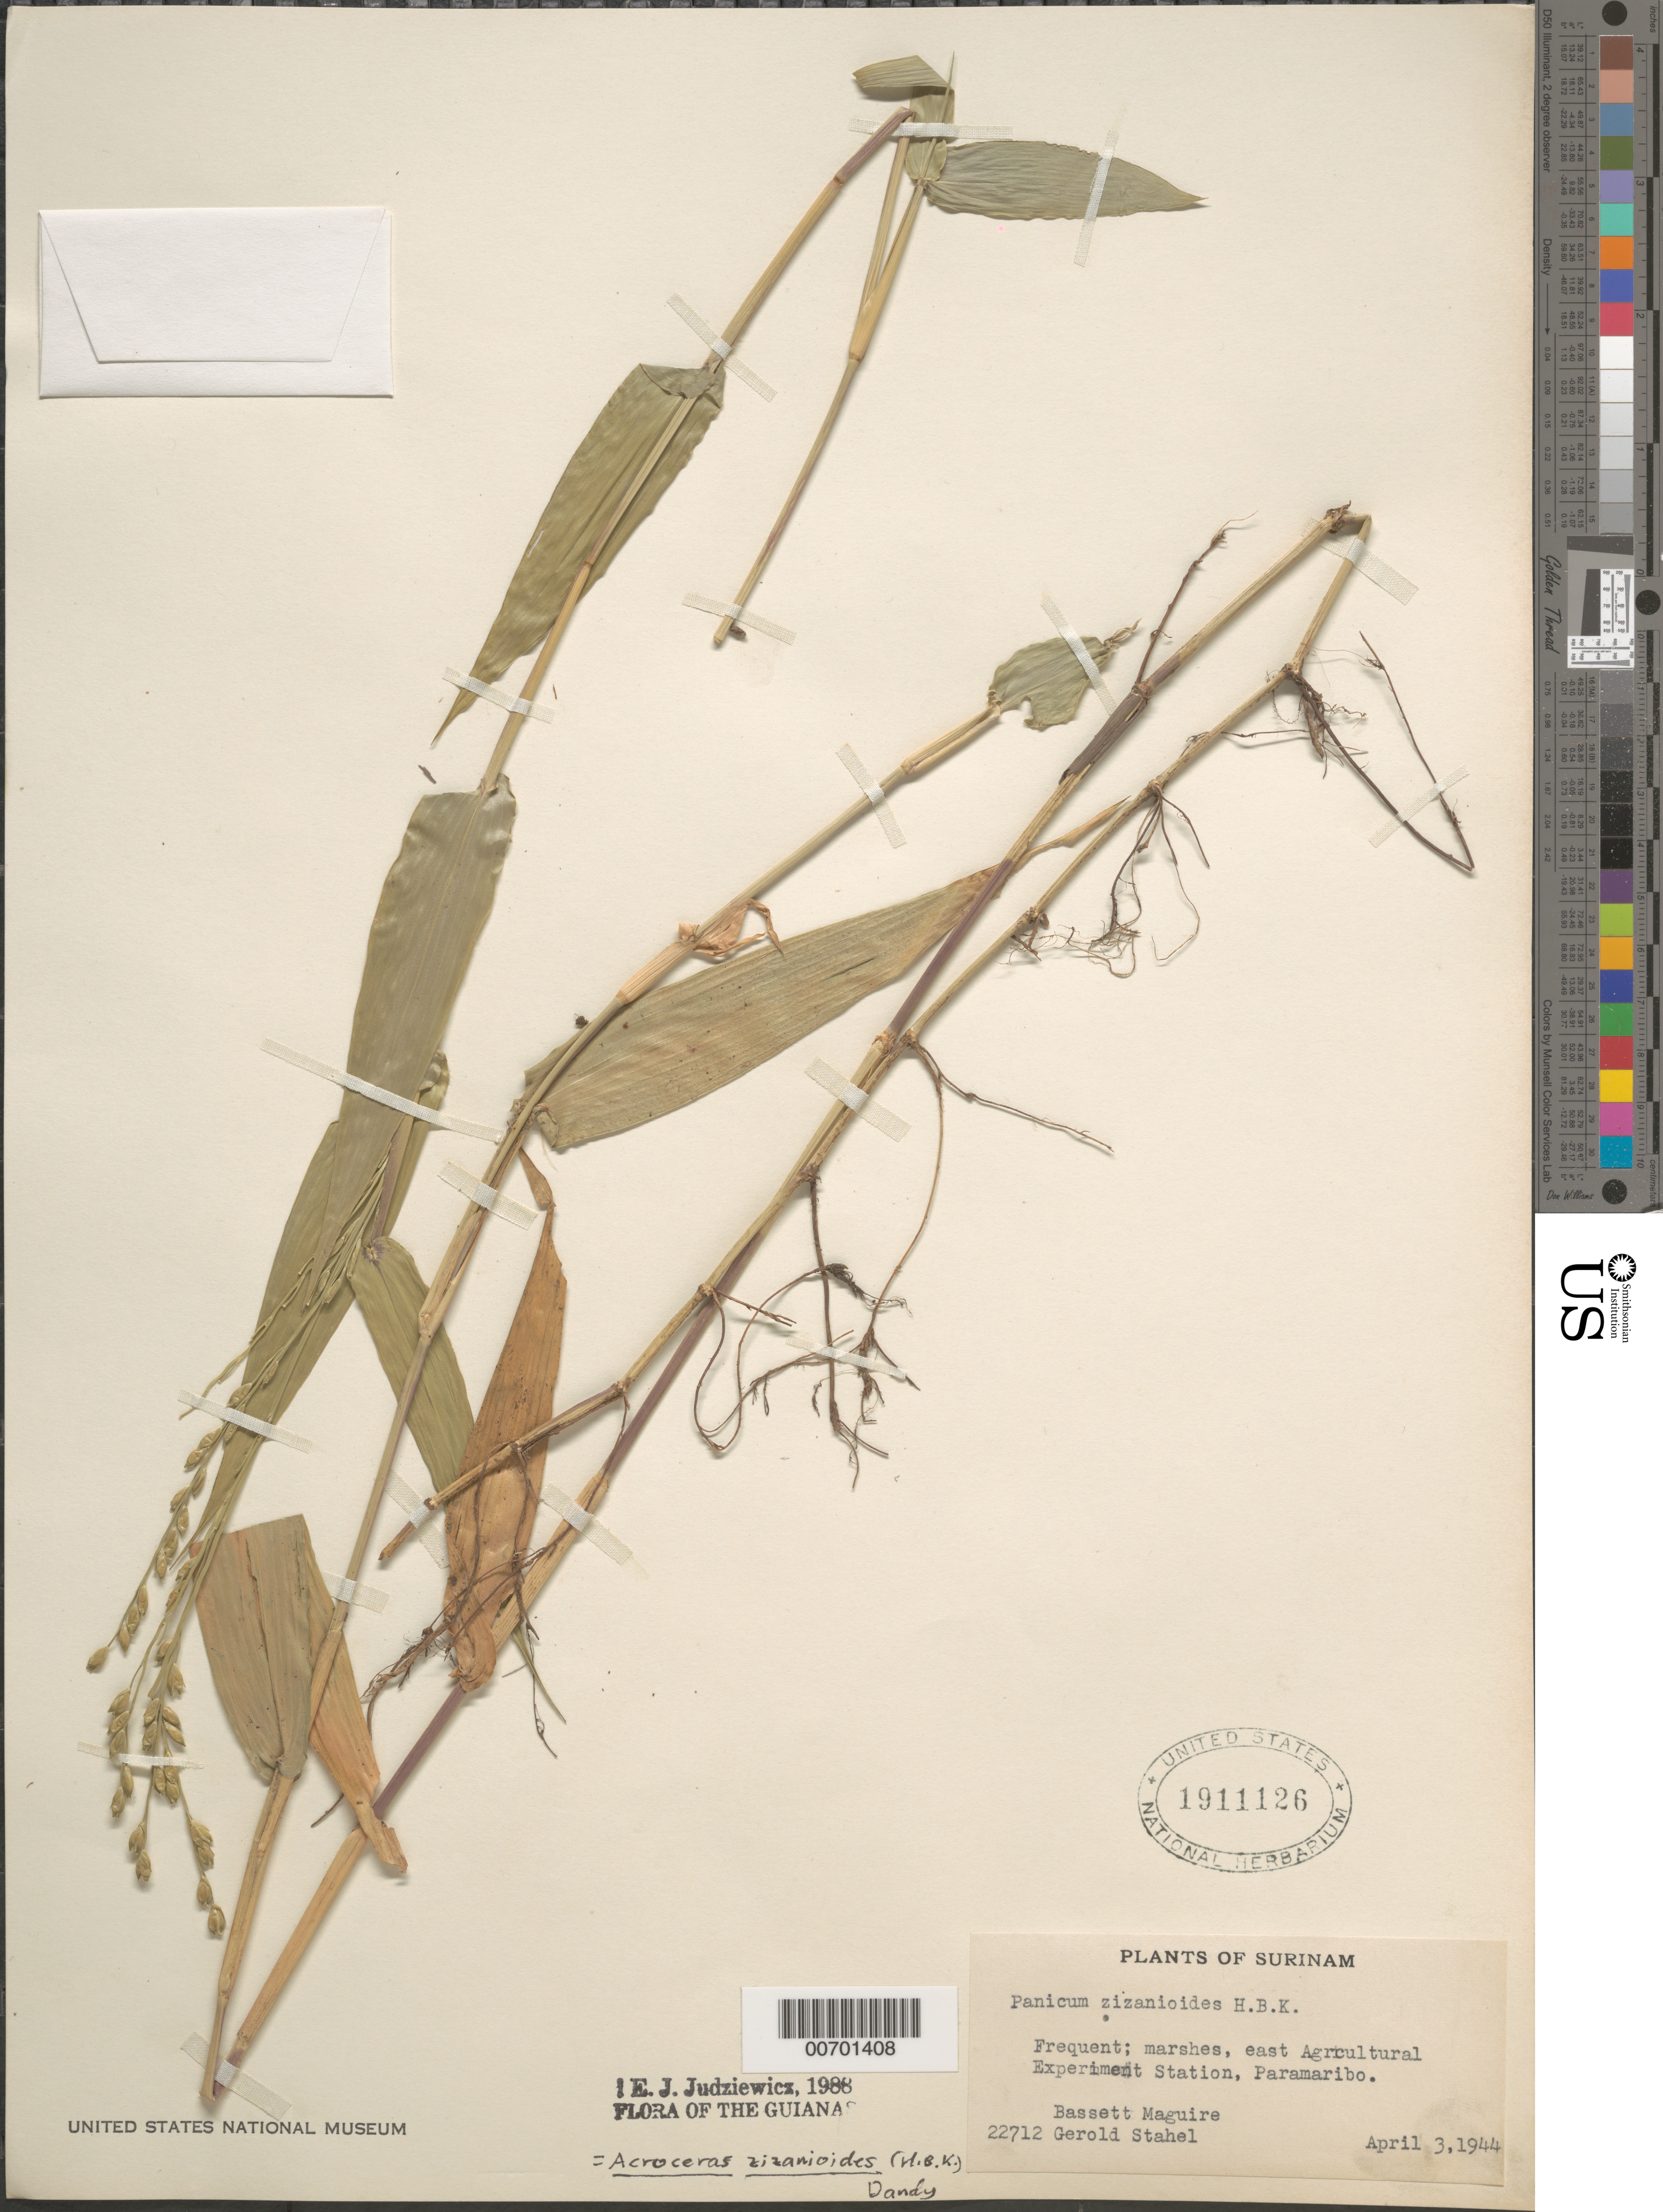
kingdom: Plantae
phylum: Tracheophyta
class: Liliopsida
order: Poales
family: Poaceae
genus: Acroceras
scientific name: Acroceras zizanioides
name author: (Kunth) Dandy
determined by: Judziewicz, E. J.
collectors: B. Maguire & G. Stahel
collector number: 22712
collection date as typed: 3-Apr-44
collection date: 1944-04-03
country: Suriname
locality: Paramaribo, Agricultural Experiment Station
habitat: Marshes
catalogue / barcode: US 1911126